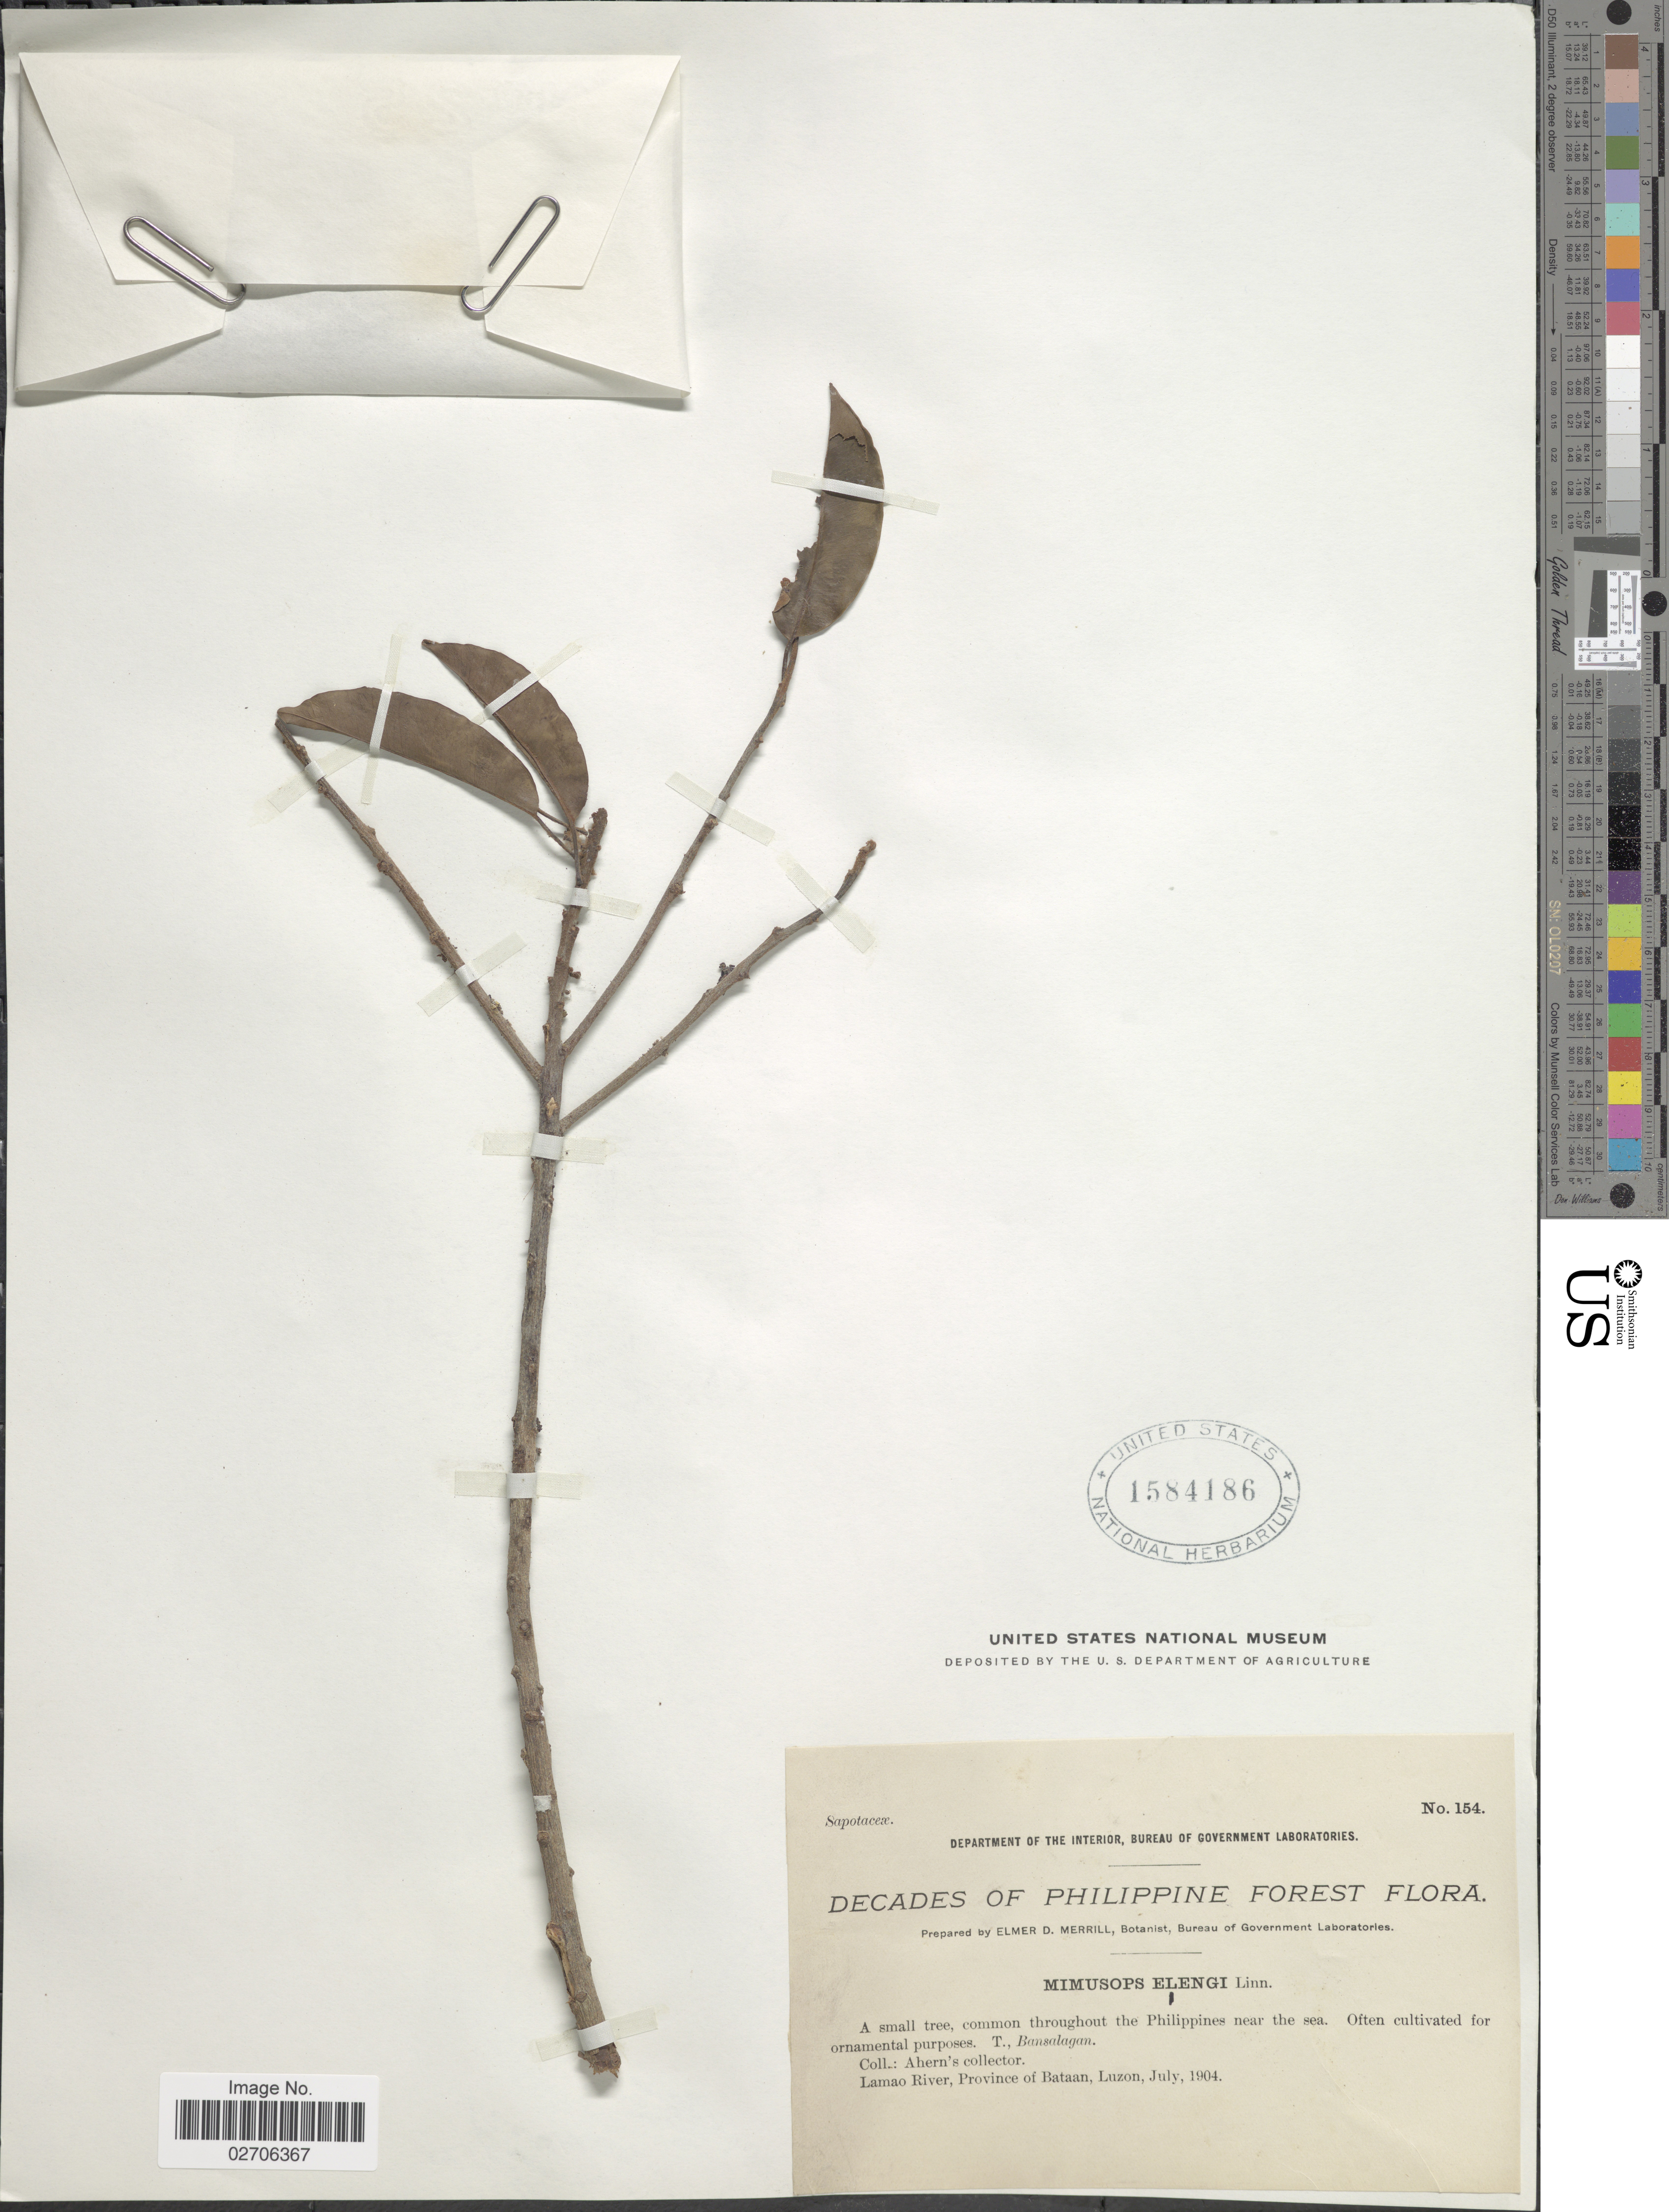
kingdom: Plantae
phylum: Tracheophyta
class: Magnoliopsida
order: Ericales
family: Sapotaceae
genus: Mimusops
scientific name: Mimusops djave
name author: Engl.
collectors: Ahern's collector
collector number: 154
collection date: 1904-07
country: Philippines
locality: Lamao River, Province of Bataan, Luzon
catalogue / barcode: US 1584186